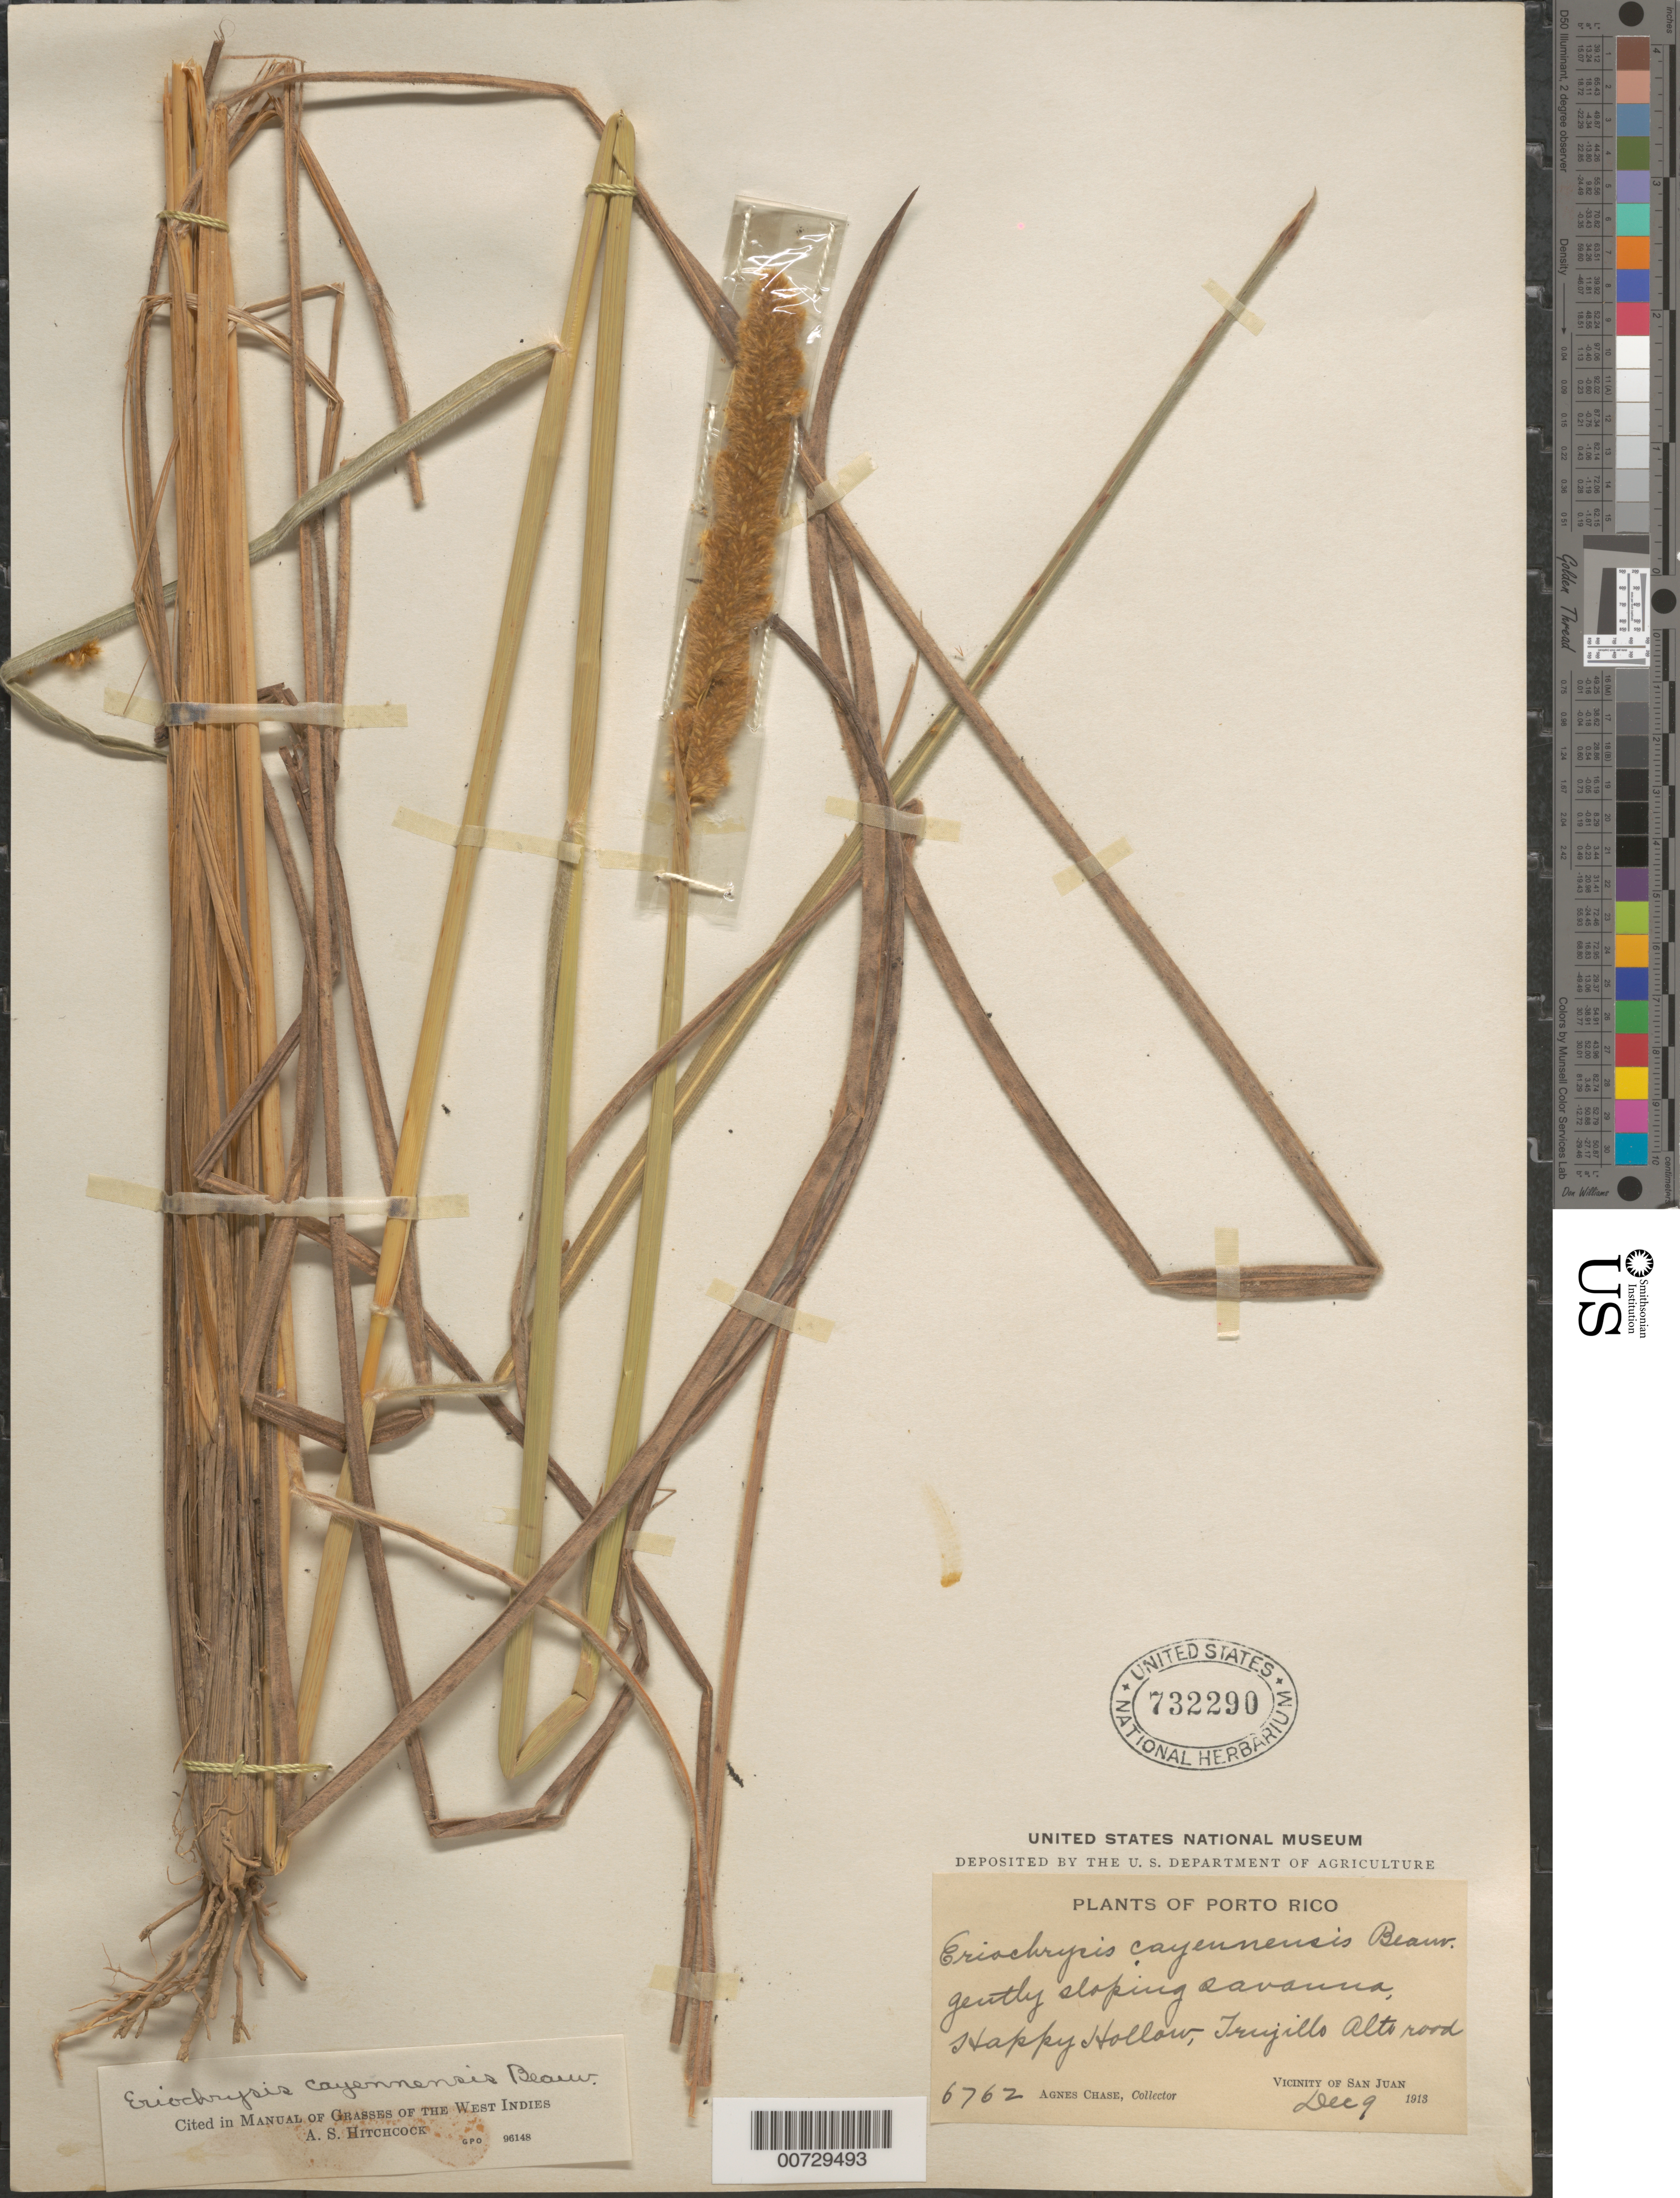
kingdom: Plantae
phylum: Tracheophyta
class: Liliopsida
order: Poales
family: Poaceae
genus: Eriochrysis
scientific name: Eriochrysis cayennensis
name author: P. Beauv.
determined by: Hitchcock, Albert S.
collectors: A. Chase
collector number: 6762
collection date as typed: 09 Dec 1913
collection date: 1913-12-09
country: Puerto Rico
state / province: San Juan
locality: San Juan, vic of; Happy Hollow, Trujillo Alto Road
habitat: Gently sloping savanna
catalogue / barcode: US 732290